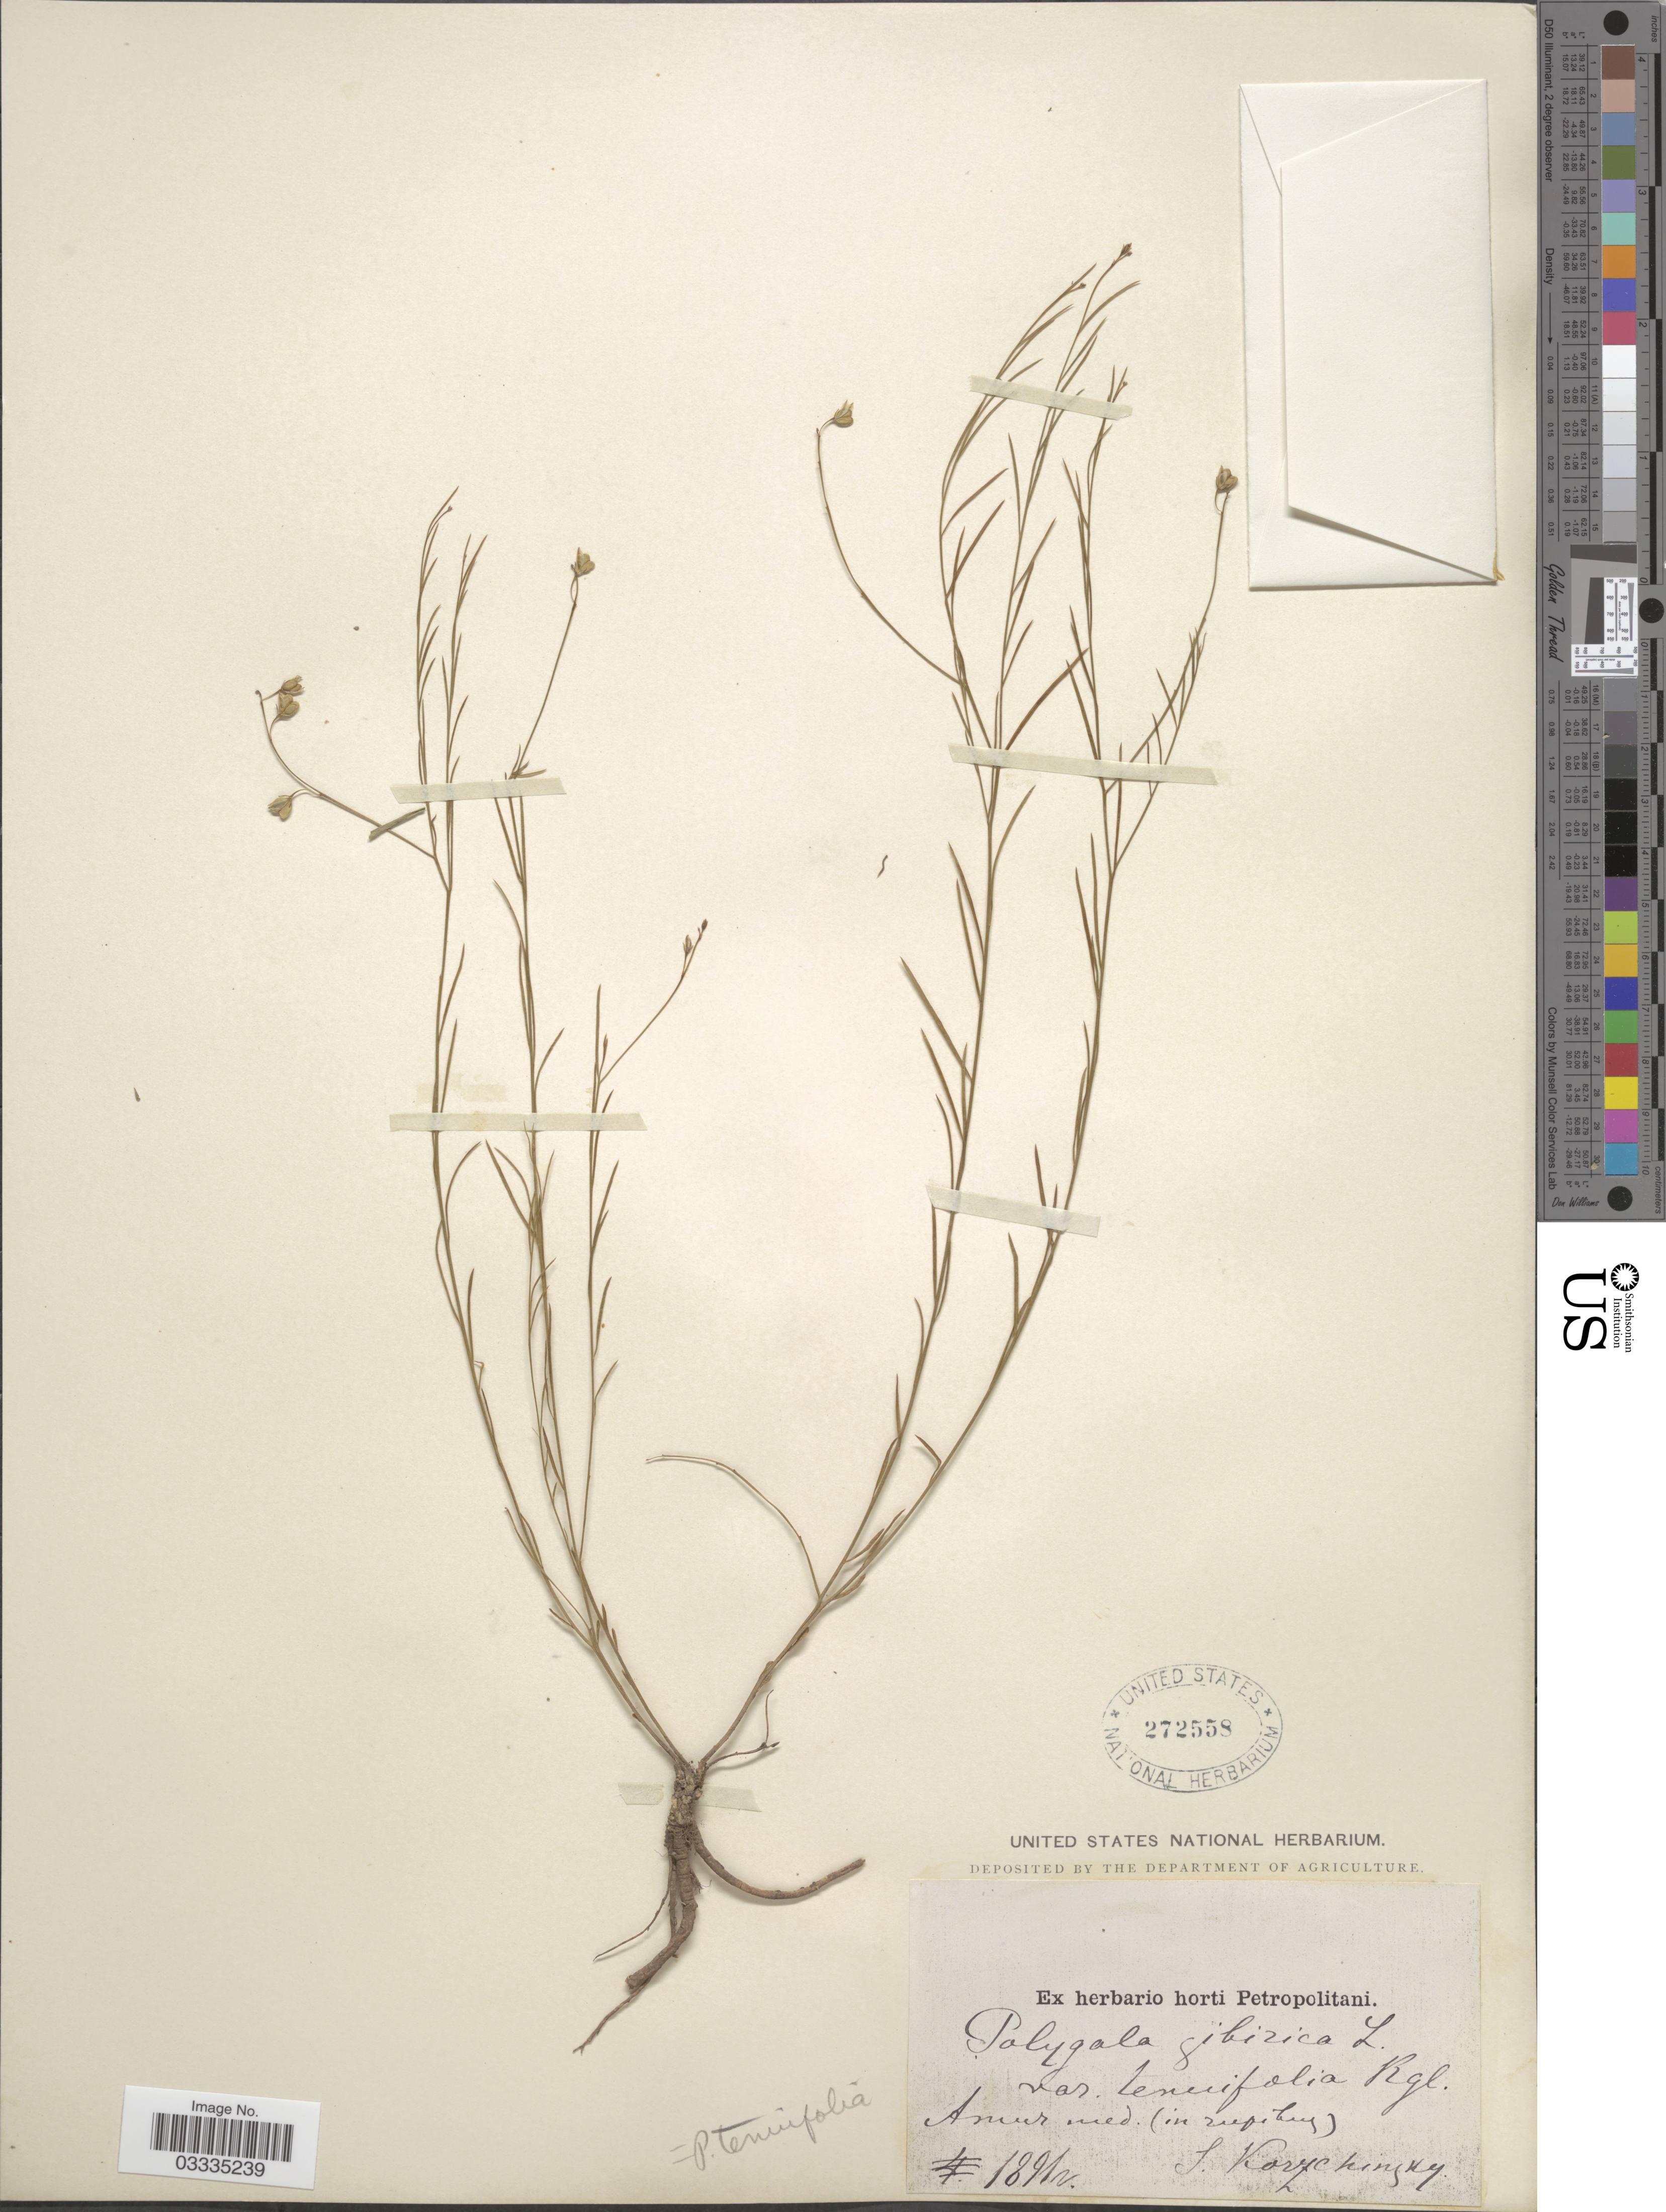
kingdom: Plantae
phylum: Tracheophyta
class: Magnoliopsida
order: Fabales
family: Polygalaceae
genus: Polygala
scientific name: Polygala tenuifolia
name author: Willd.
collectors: S. Korzchinsky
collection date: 1891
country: Russian Federation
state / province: Amur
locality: Amur med (in rupibus).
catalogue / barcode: US 272558